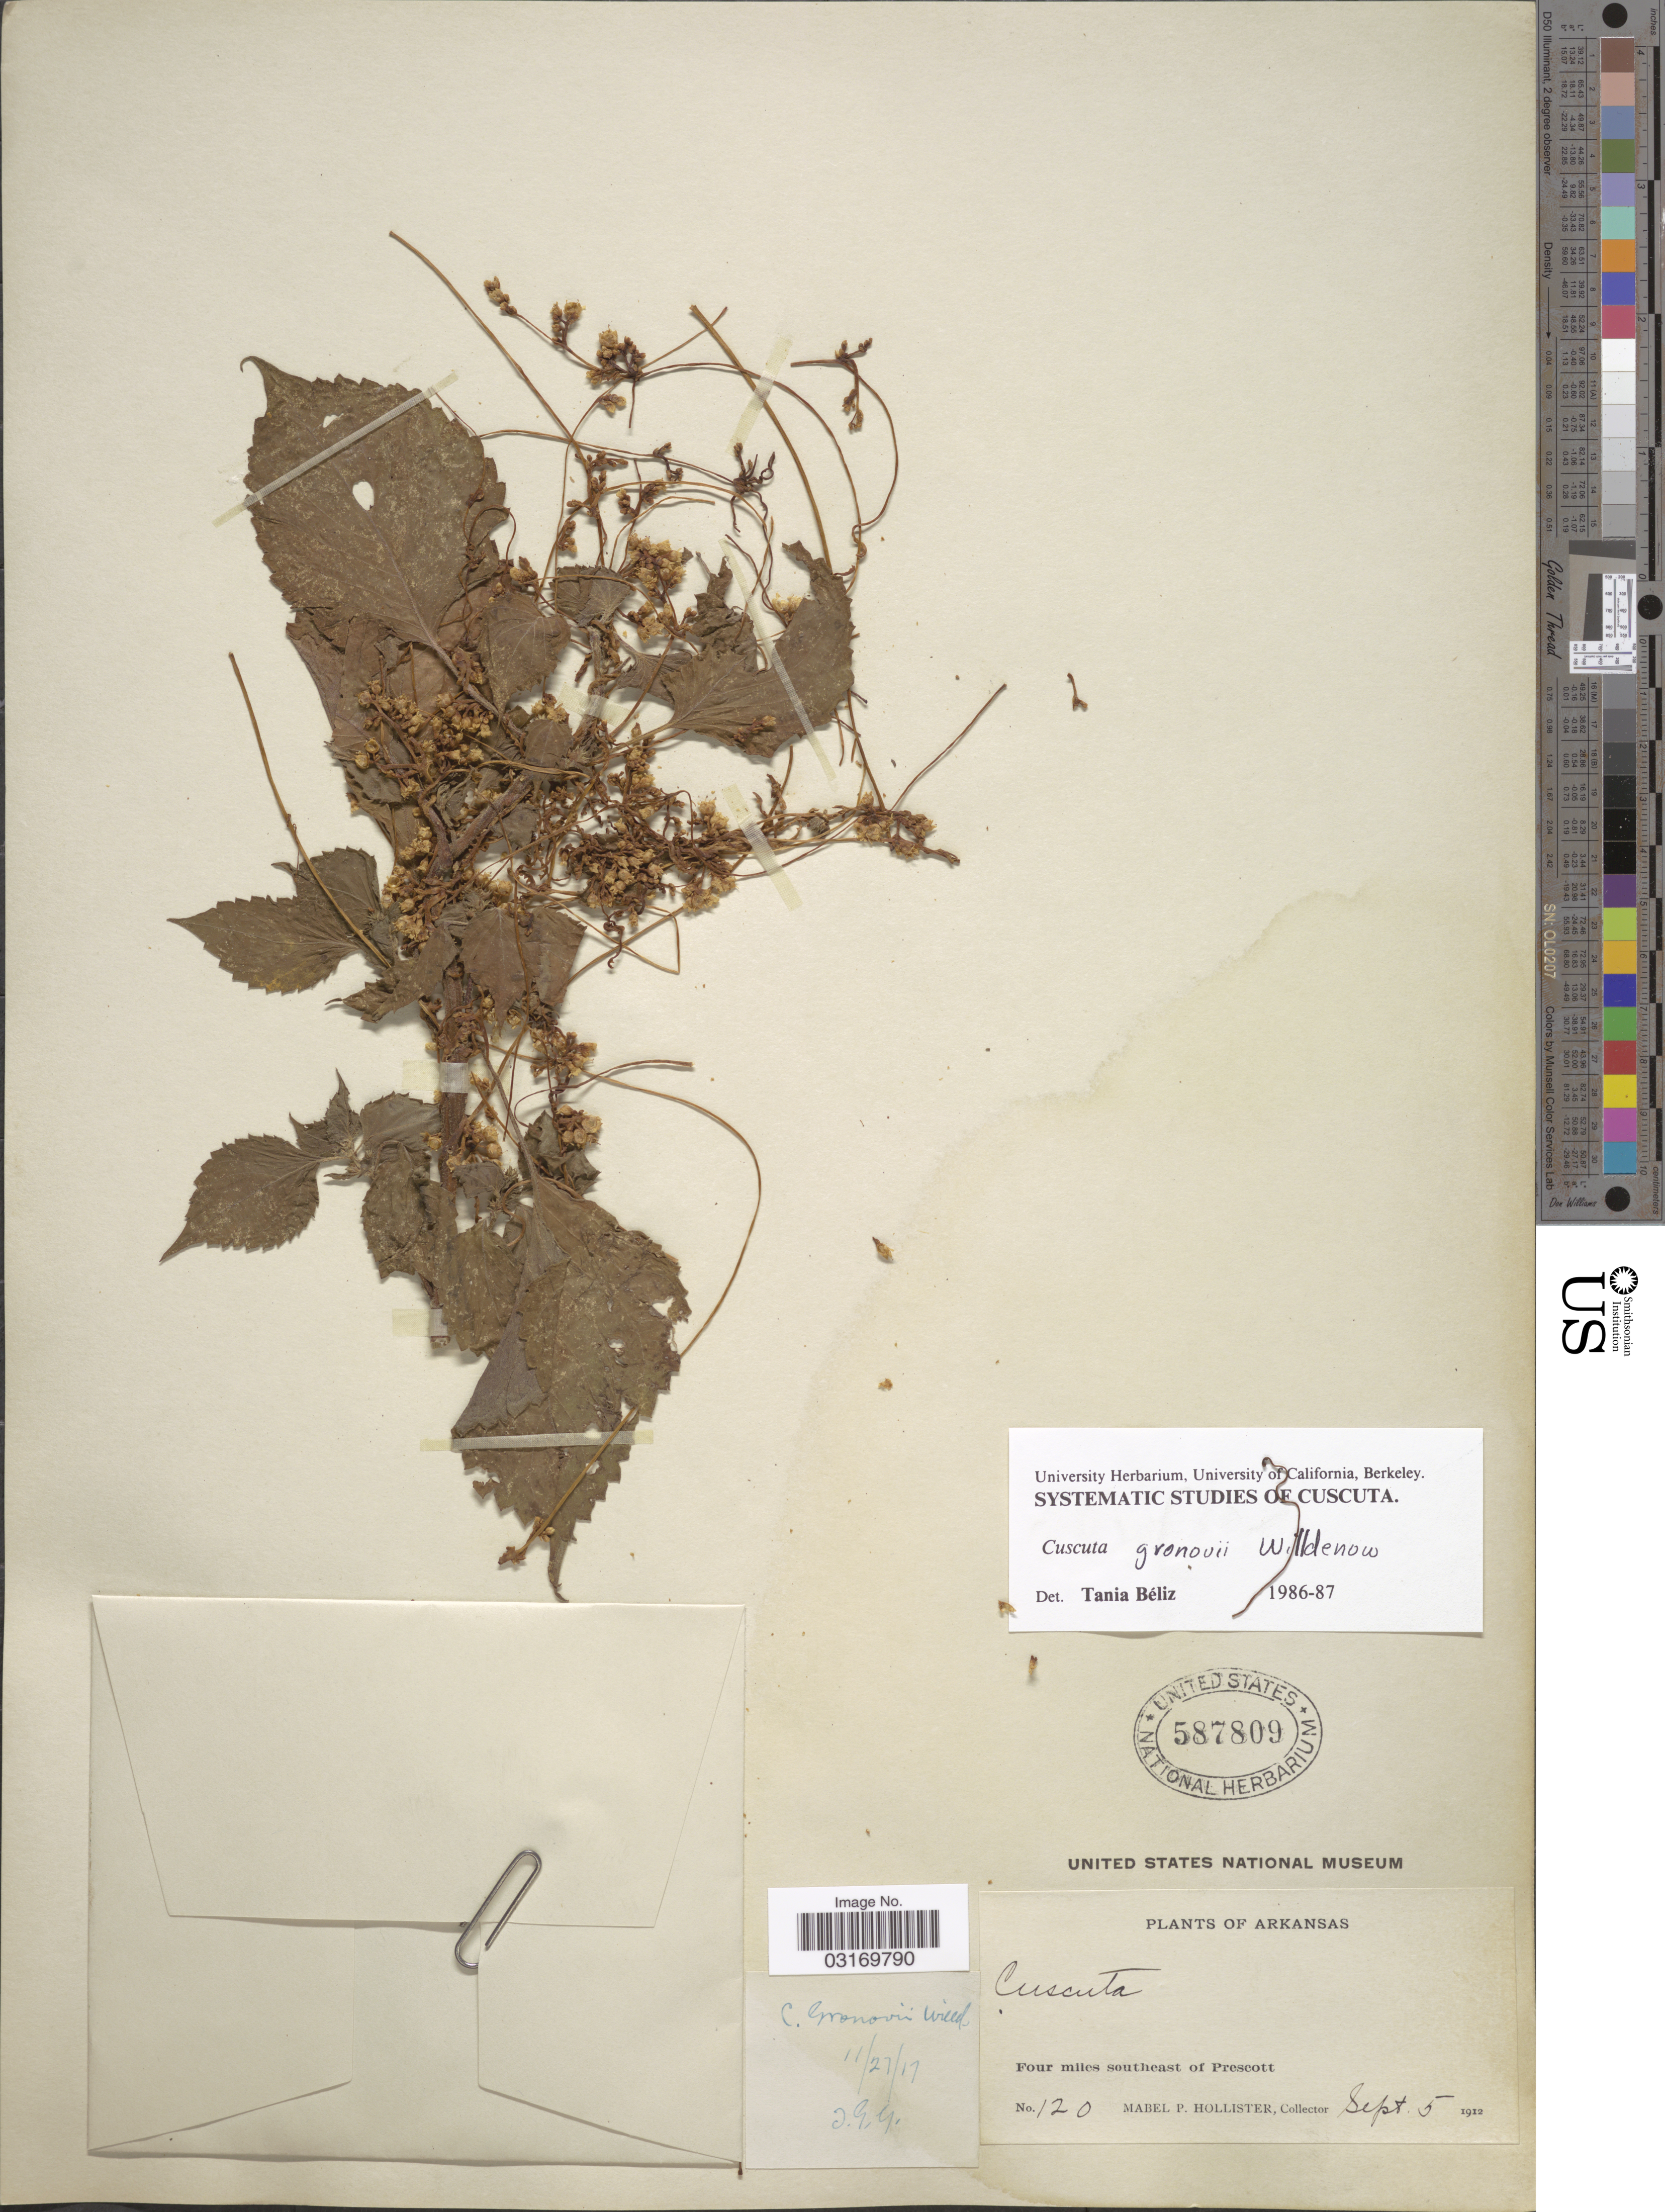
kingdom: Plantae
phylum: Tracheophyta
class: Magnoliopsida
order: Solanales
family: Convolvulaceae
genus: Cuscuta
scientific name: Cuscuta gronovii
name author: Willd. ex Schult.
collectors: M. Hollister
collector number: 120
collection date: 1912-09-05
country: United States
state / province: Arkansas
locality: Four miles southeast of Prescott.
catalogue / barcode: US 587809